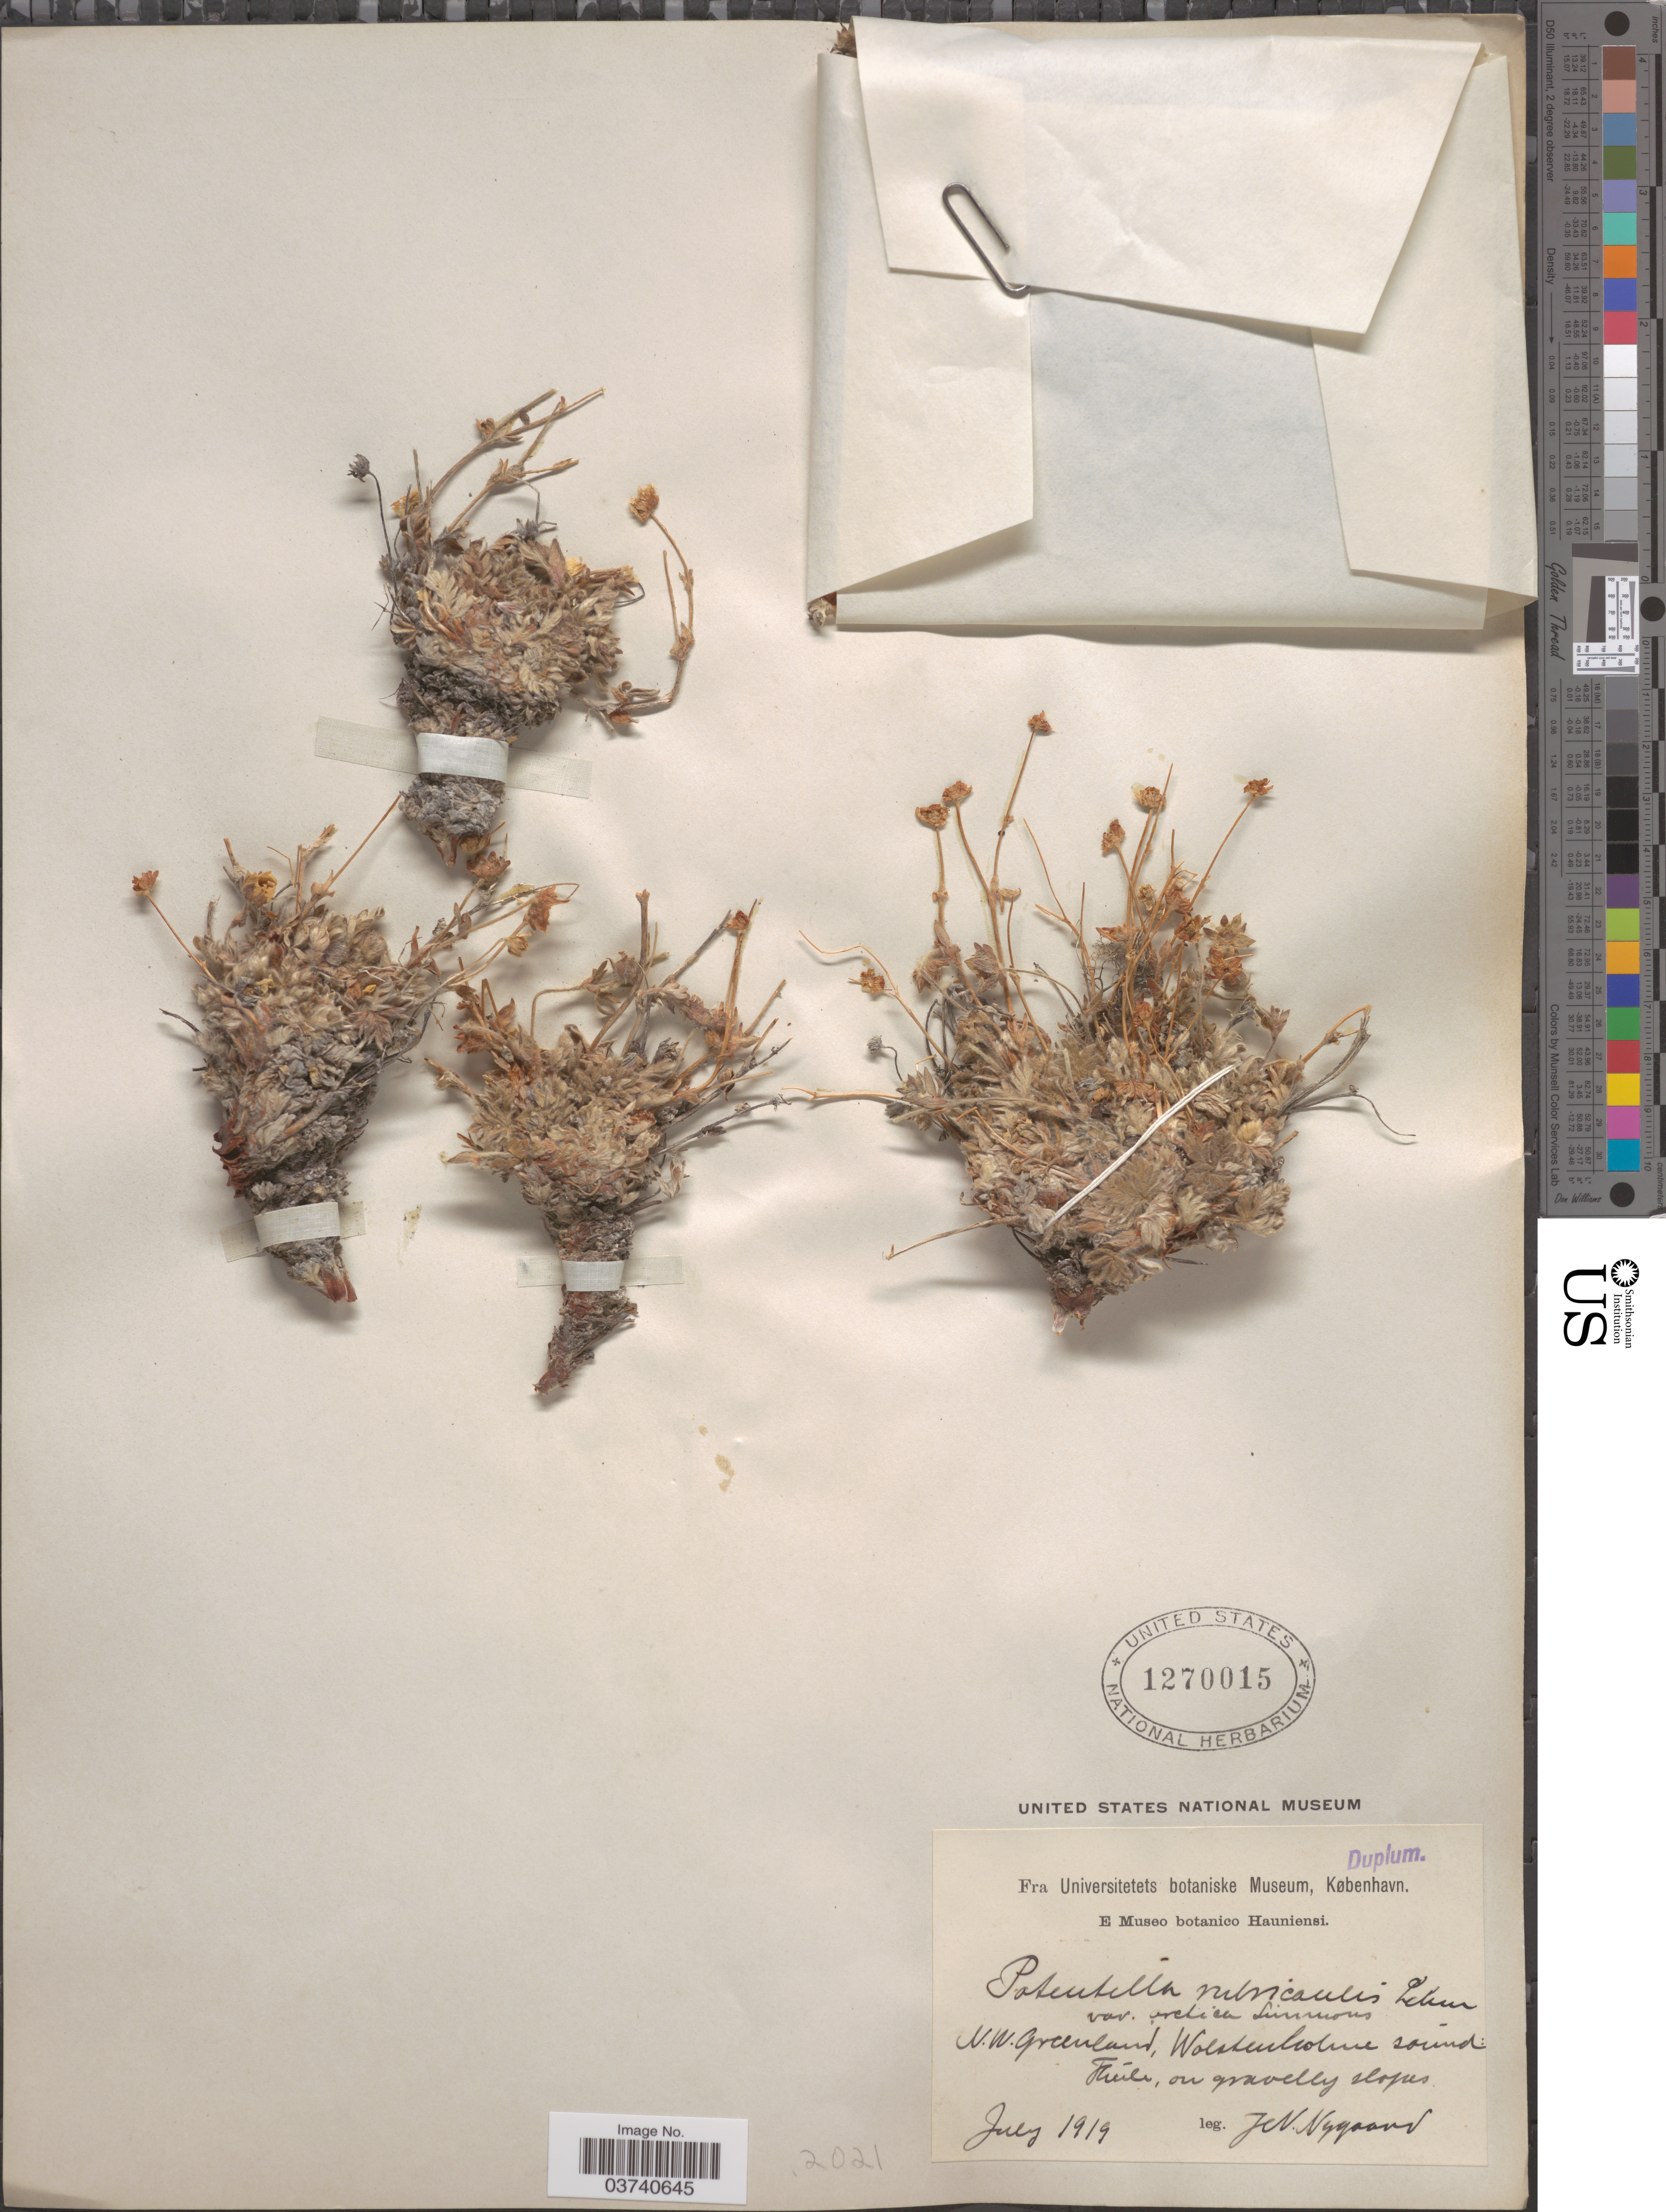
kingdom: Plantae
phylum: Tracheophyta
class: Magnoliopsida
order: Rosales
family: Rosaceae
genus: Potentilla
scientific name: Potentilla pedersenii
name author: (Rydb.) Rydb.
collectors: J. Nygaard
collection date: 1919-07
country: Greenland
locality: N. W. Greenland, Wolstenholme sound: Thule, on gravelly slopes.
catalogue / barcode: US 1270015